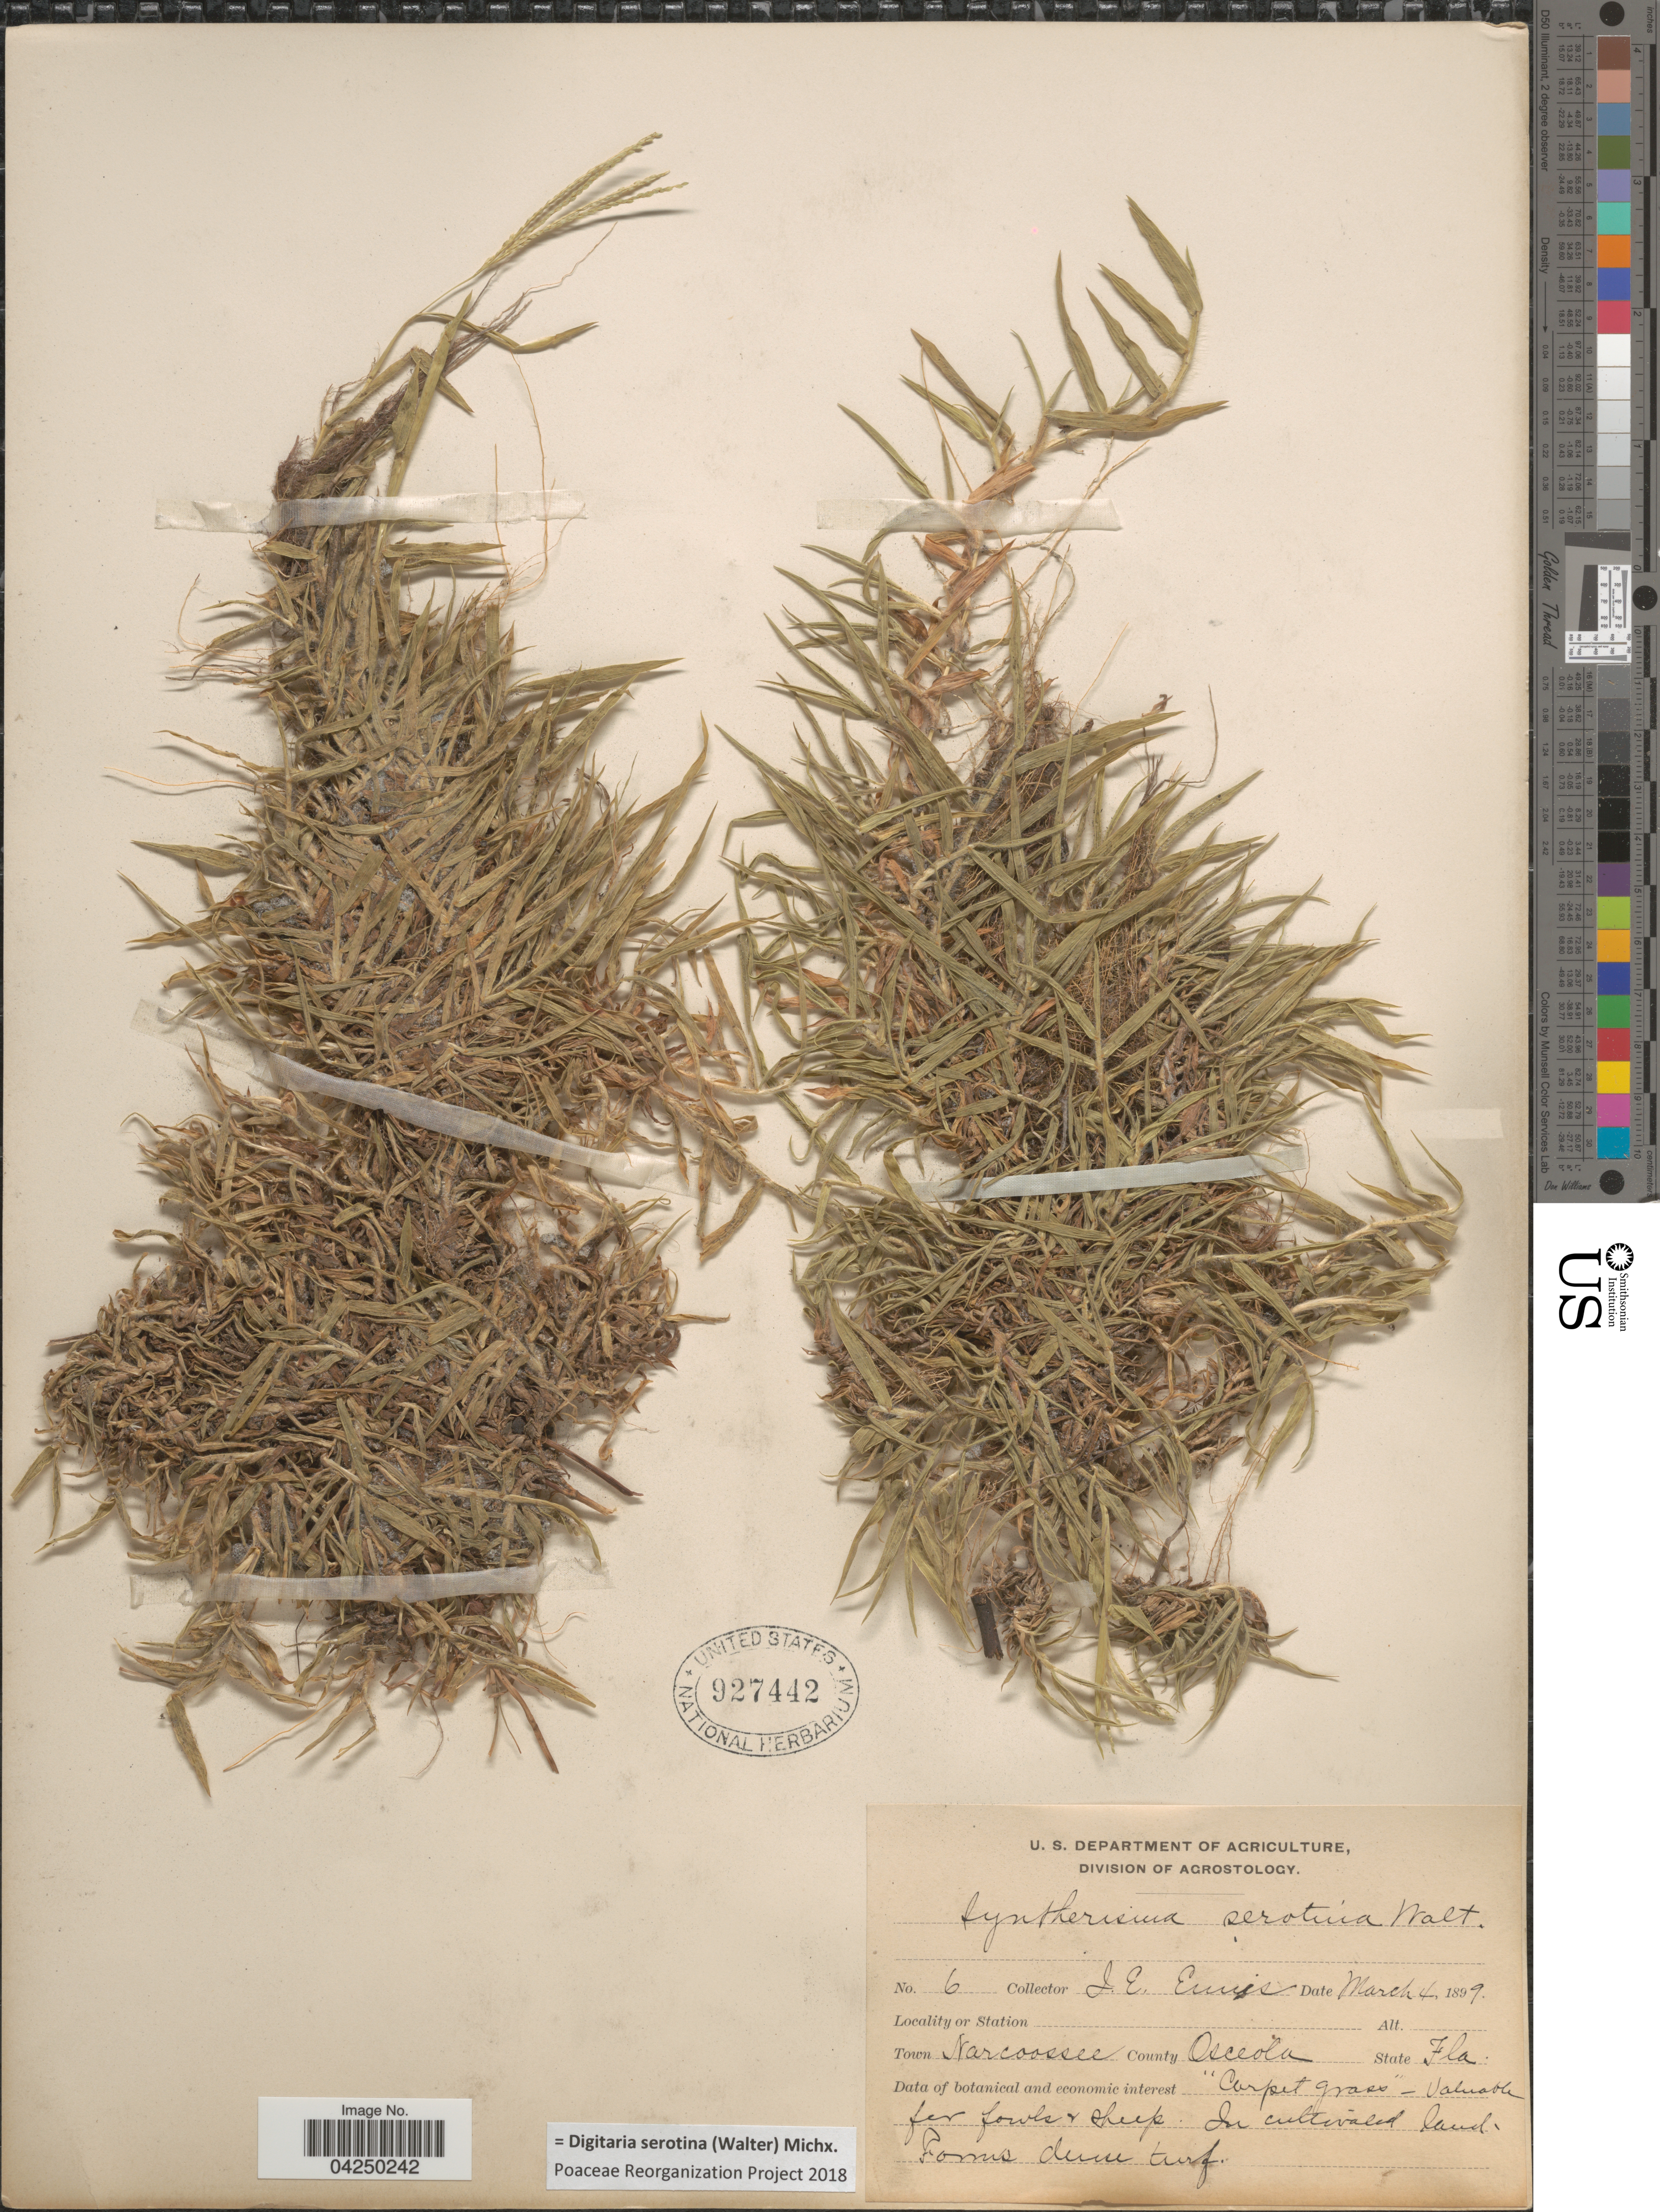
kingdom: Plantae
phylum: Tracheophyta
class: Liliopsida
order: Poales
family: Poaceae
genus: Digitaria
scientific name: Digitaria serotina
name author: (Walter) Michx.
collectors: J. Ennis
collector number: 6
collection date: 1899-03-04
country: United States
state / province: Florida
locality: Town Narcoossee. County Osceola. In cultivated land.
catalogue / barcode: US 927442